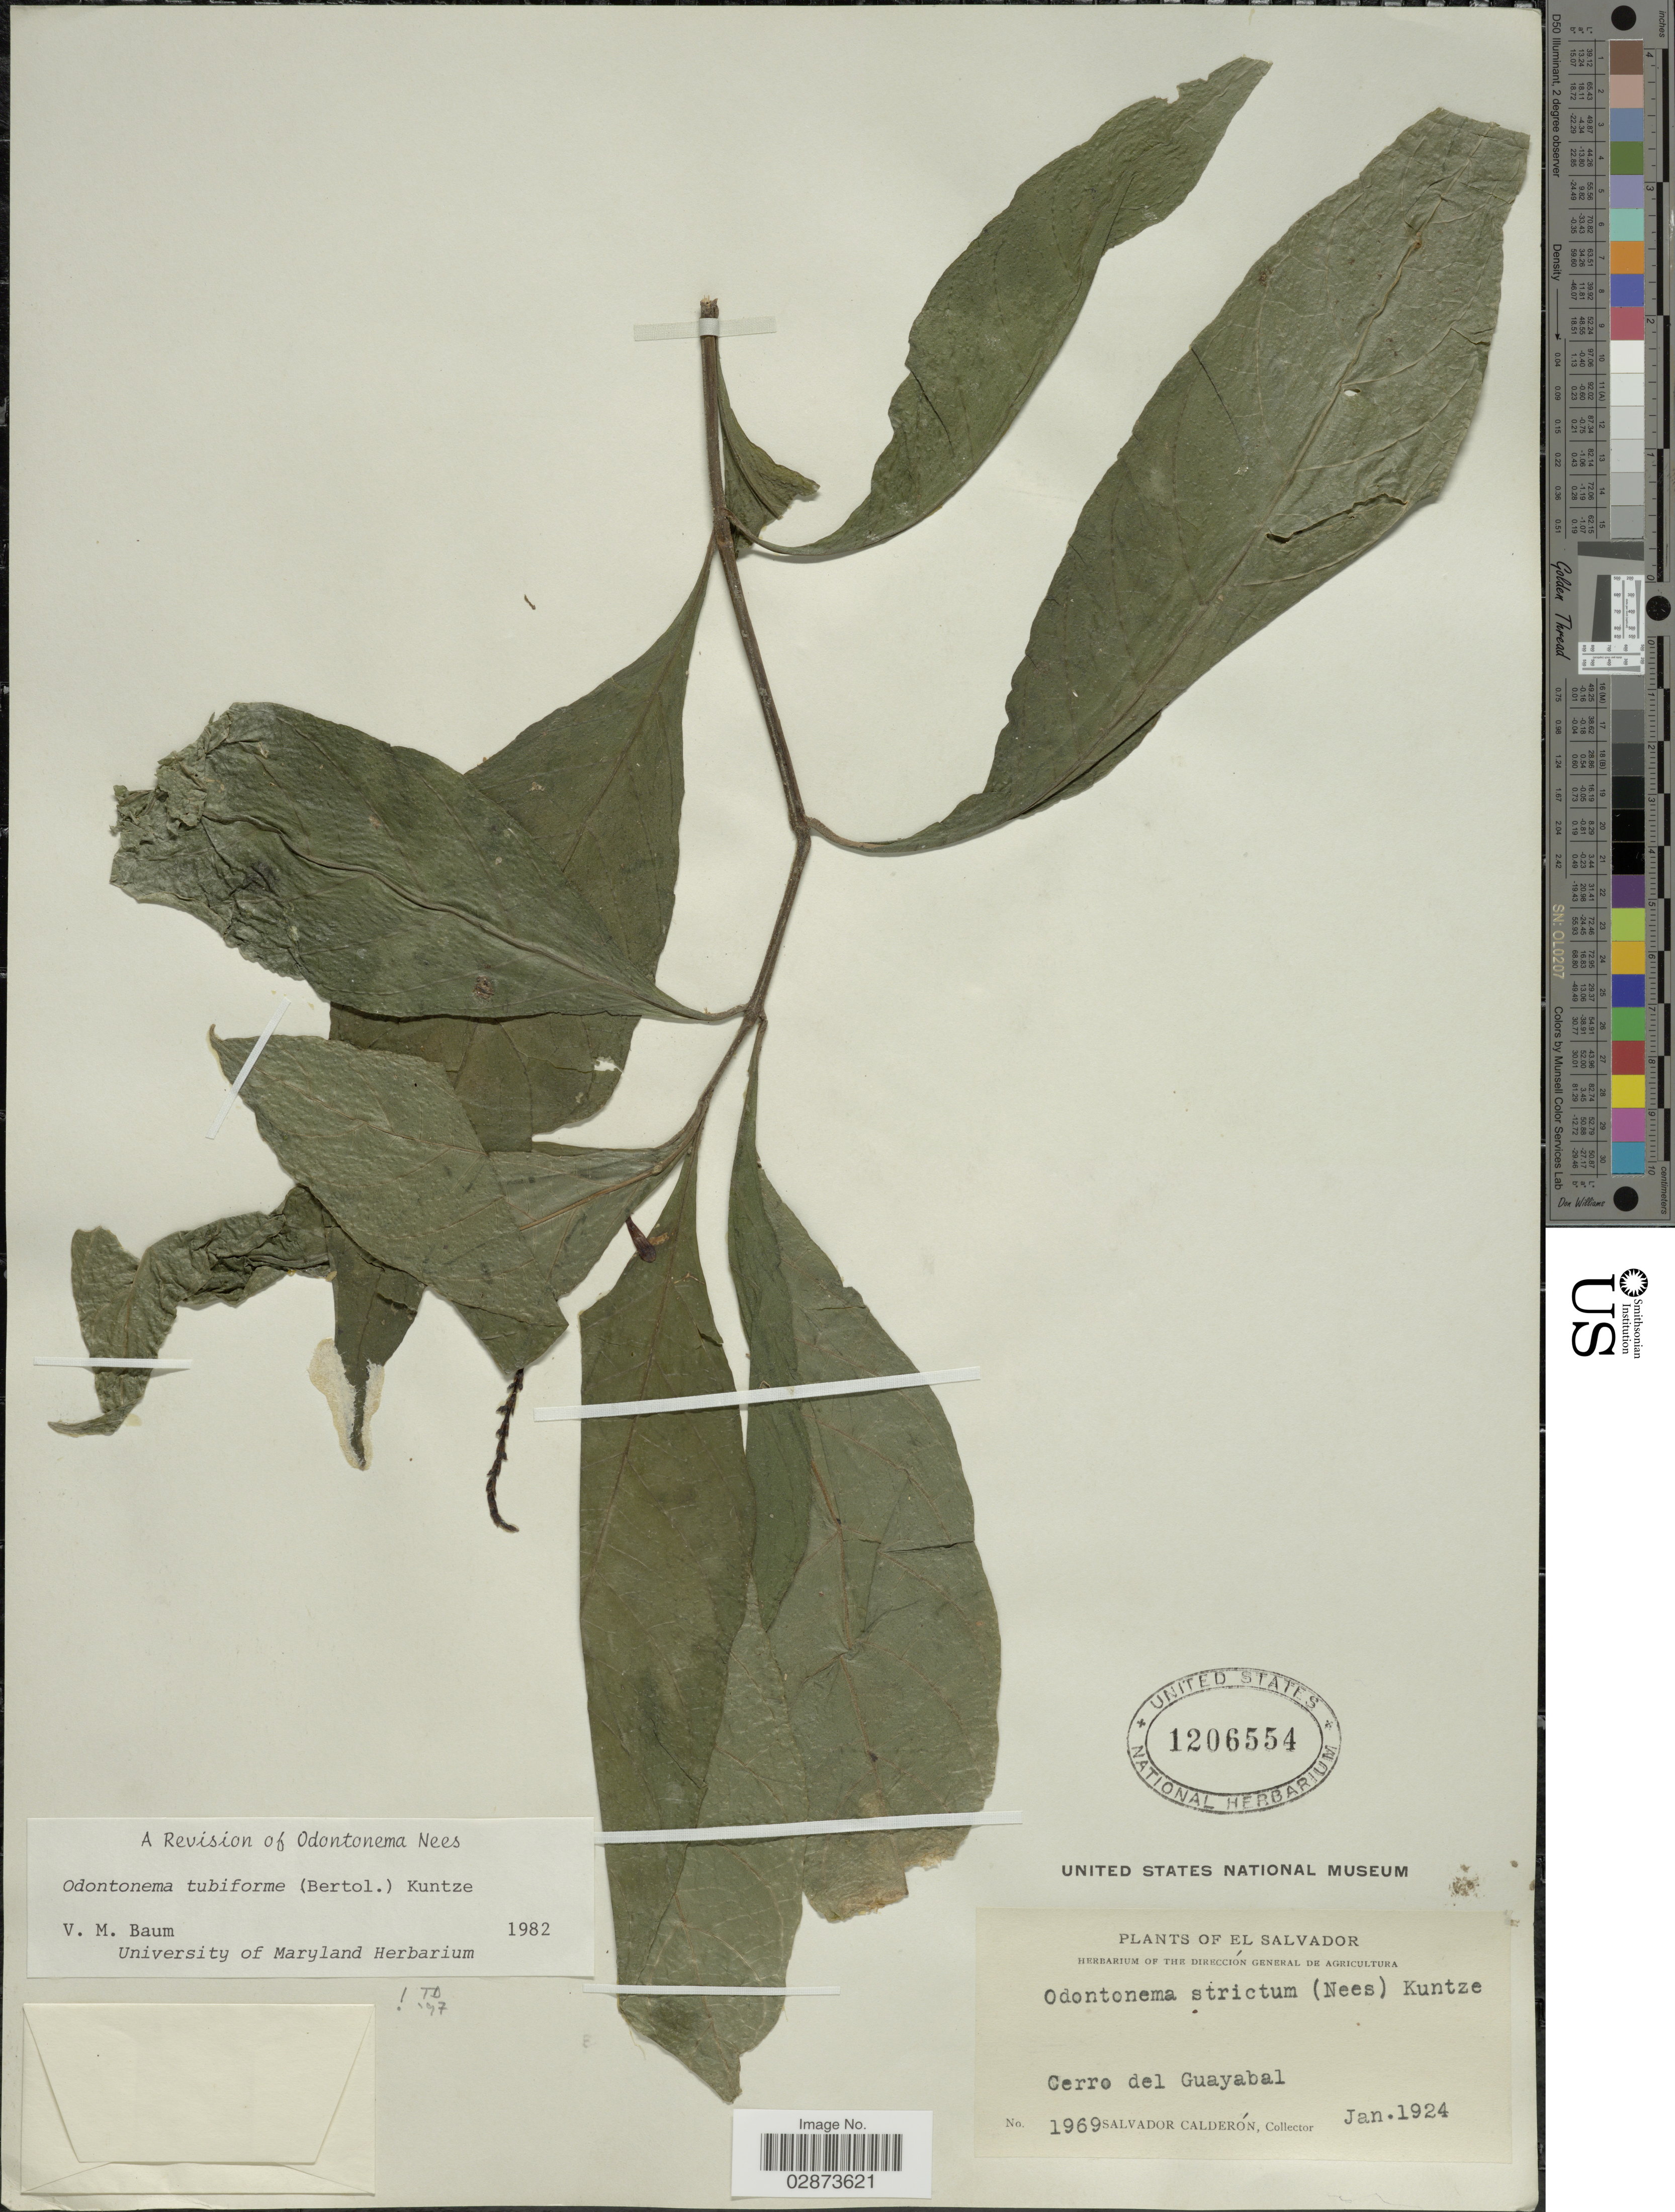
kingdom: Plantae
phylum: Tracheophyta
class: Magnoliopsida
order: Lamiales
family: Acanthaceae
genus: Odontonema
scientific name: Odontonema tubaeforme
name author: (Bertol.) Kuntze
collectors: S. Calderón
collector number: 1969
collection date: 1924-01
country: El Salvador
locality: Cerro del Guayabal.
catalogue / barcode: US 1206554